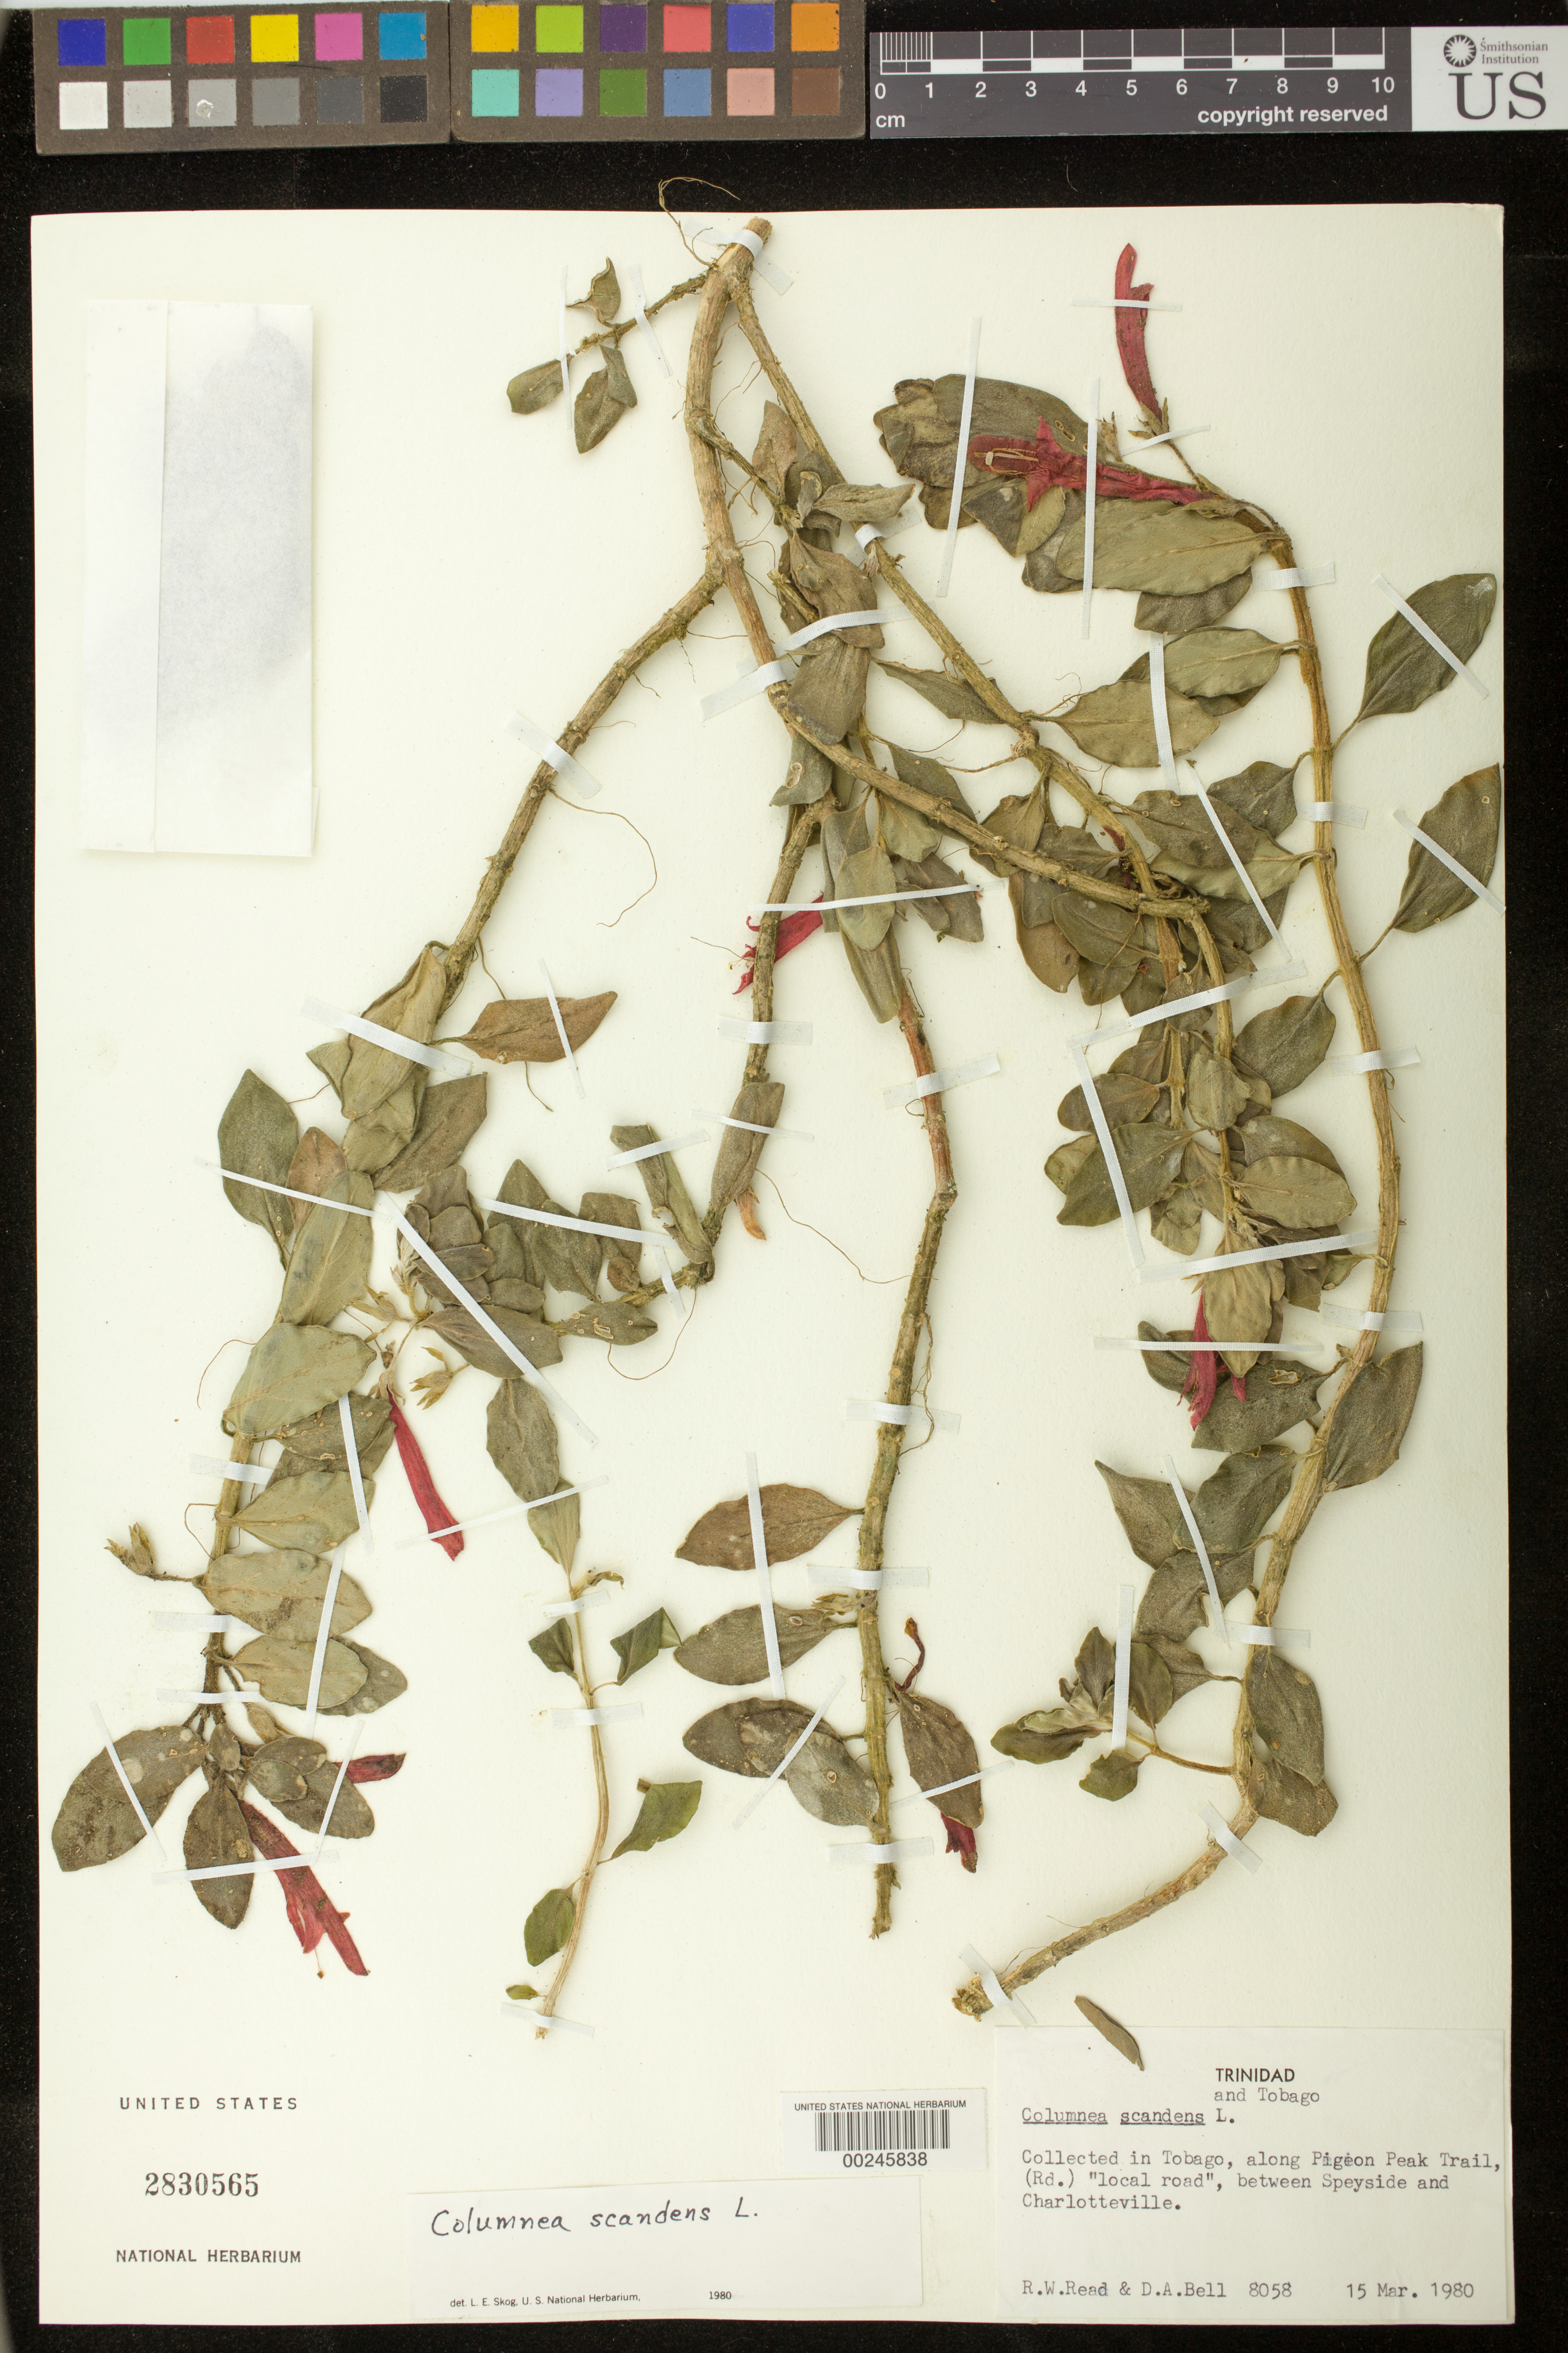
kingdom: Plantae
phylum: Tracheophyta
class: Magnoliopsida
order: Lamiales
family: Gesneriaceae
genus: Columnea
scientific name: Columnea scandens var. scandens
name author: L.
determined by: Skog, Laurence E.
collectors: R. W. Read & D. A. Bell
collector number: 8058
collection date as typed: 15 Mar 1980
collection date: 1980-03-15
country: Trinidad and Tobago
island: Tobago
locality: Along Pigeon Peak trail, (rd) "local road", between Speyside and Charlotteville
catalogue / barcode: US 2830565